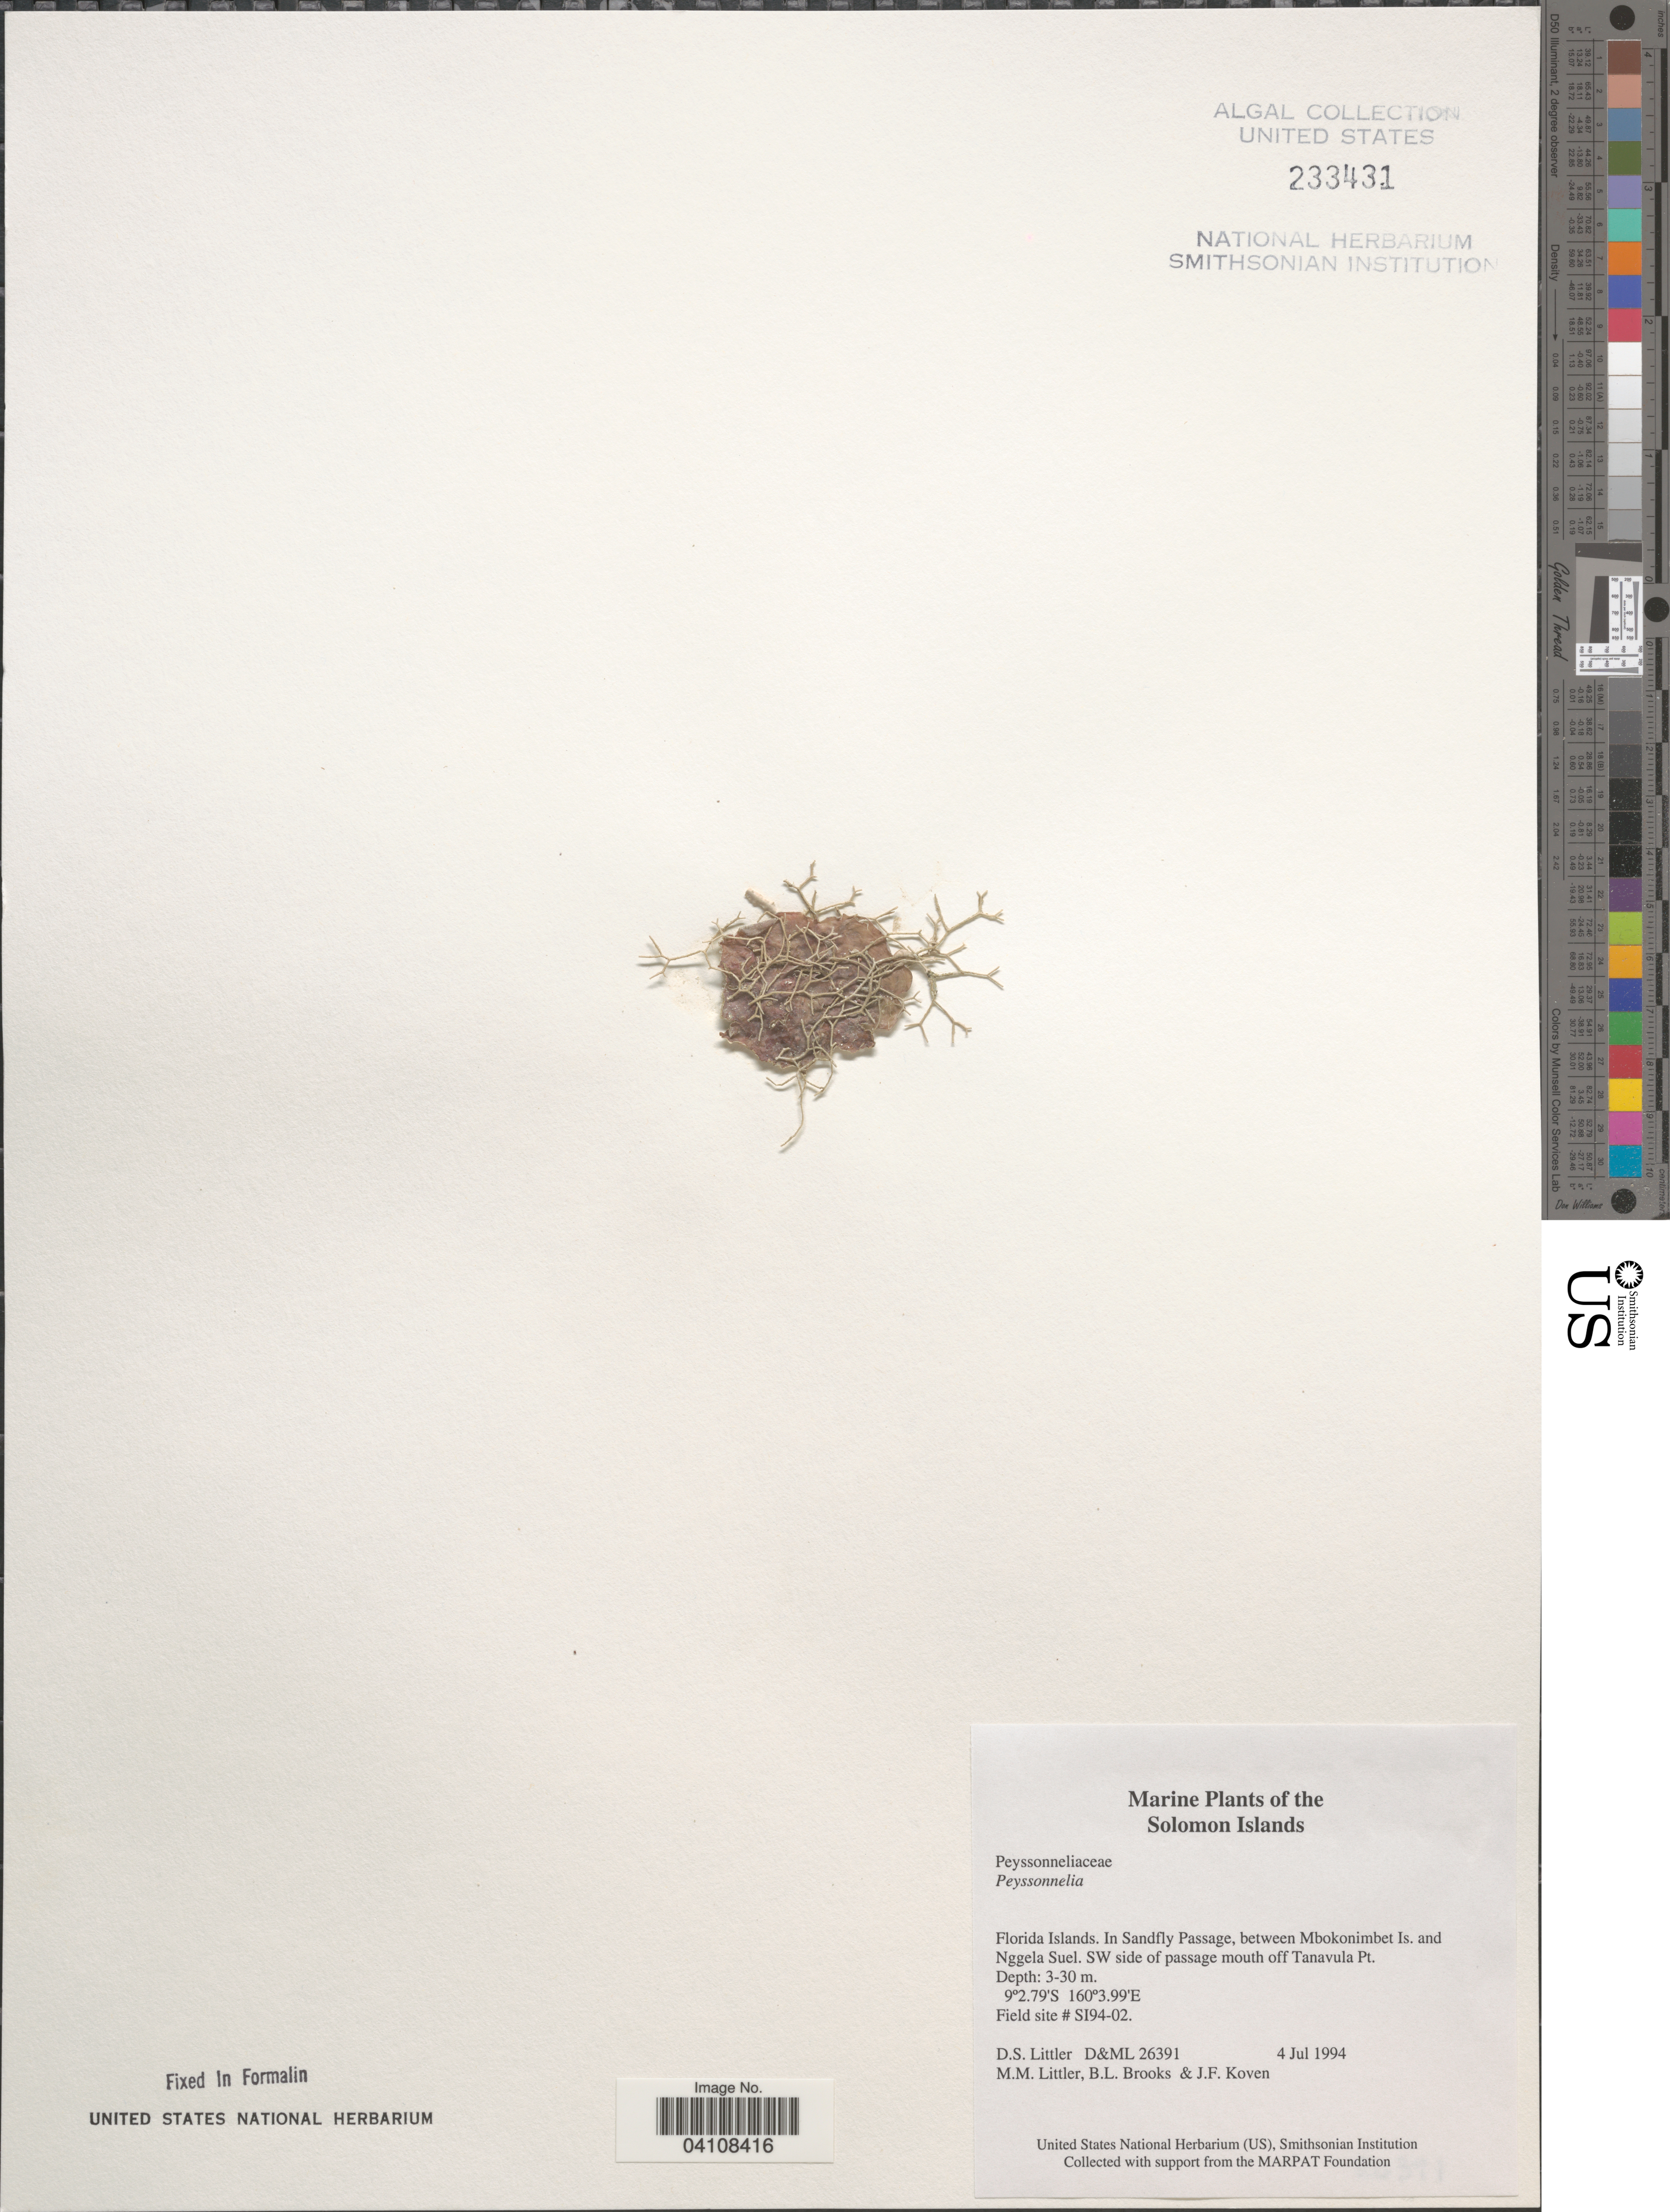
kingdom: Plantae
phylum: Rhodophyta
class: Florideophyceae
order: Peyssonneliales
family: Peyssonneliaceae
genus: Peyssonnelia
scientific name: Peyssonnelia sp.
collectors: D. S. Littler, B. Brooks & J. Koven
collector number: D&ML26391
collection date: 1994-07-04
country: Solomon Islands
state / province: Solomon Islands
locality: Florida Islands. In Sandfly Passage, between Mbokonimbet Is. and Nggela Suel. SW side of passage mouth off Tanavula Pt. Field site # SI94-02.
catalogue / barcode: US 233431